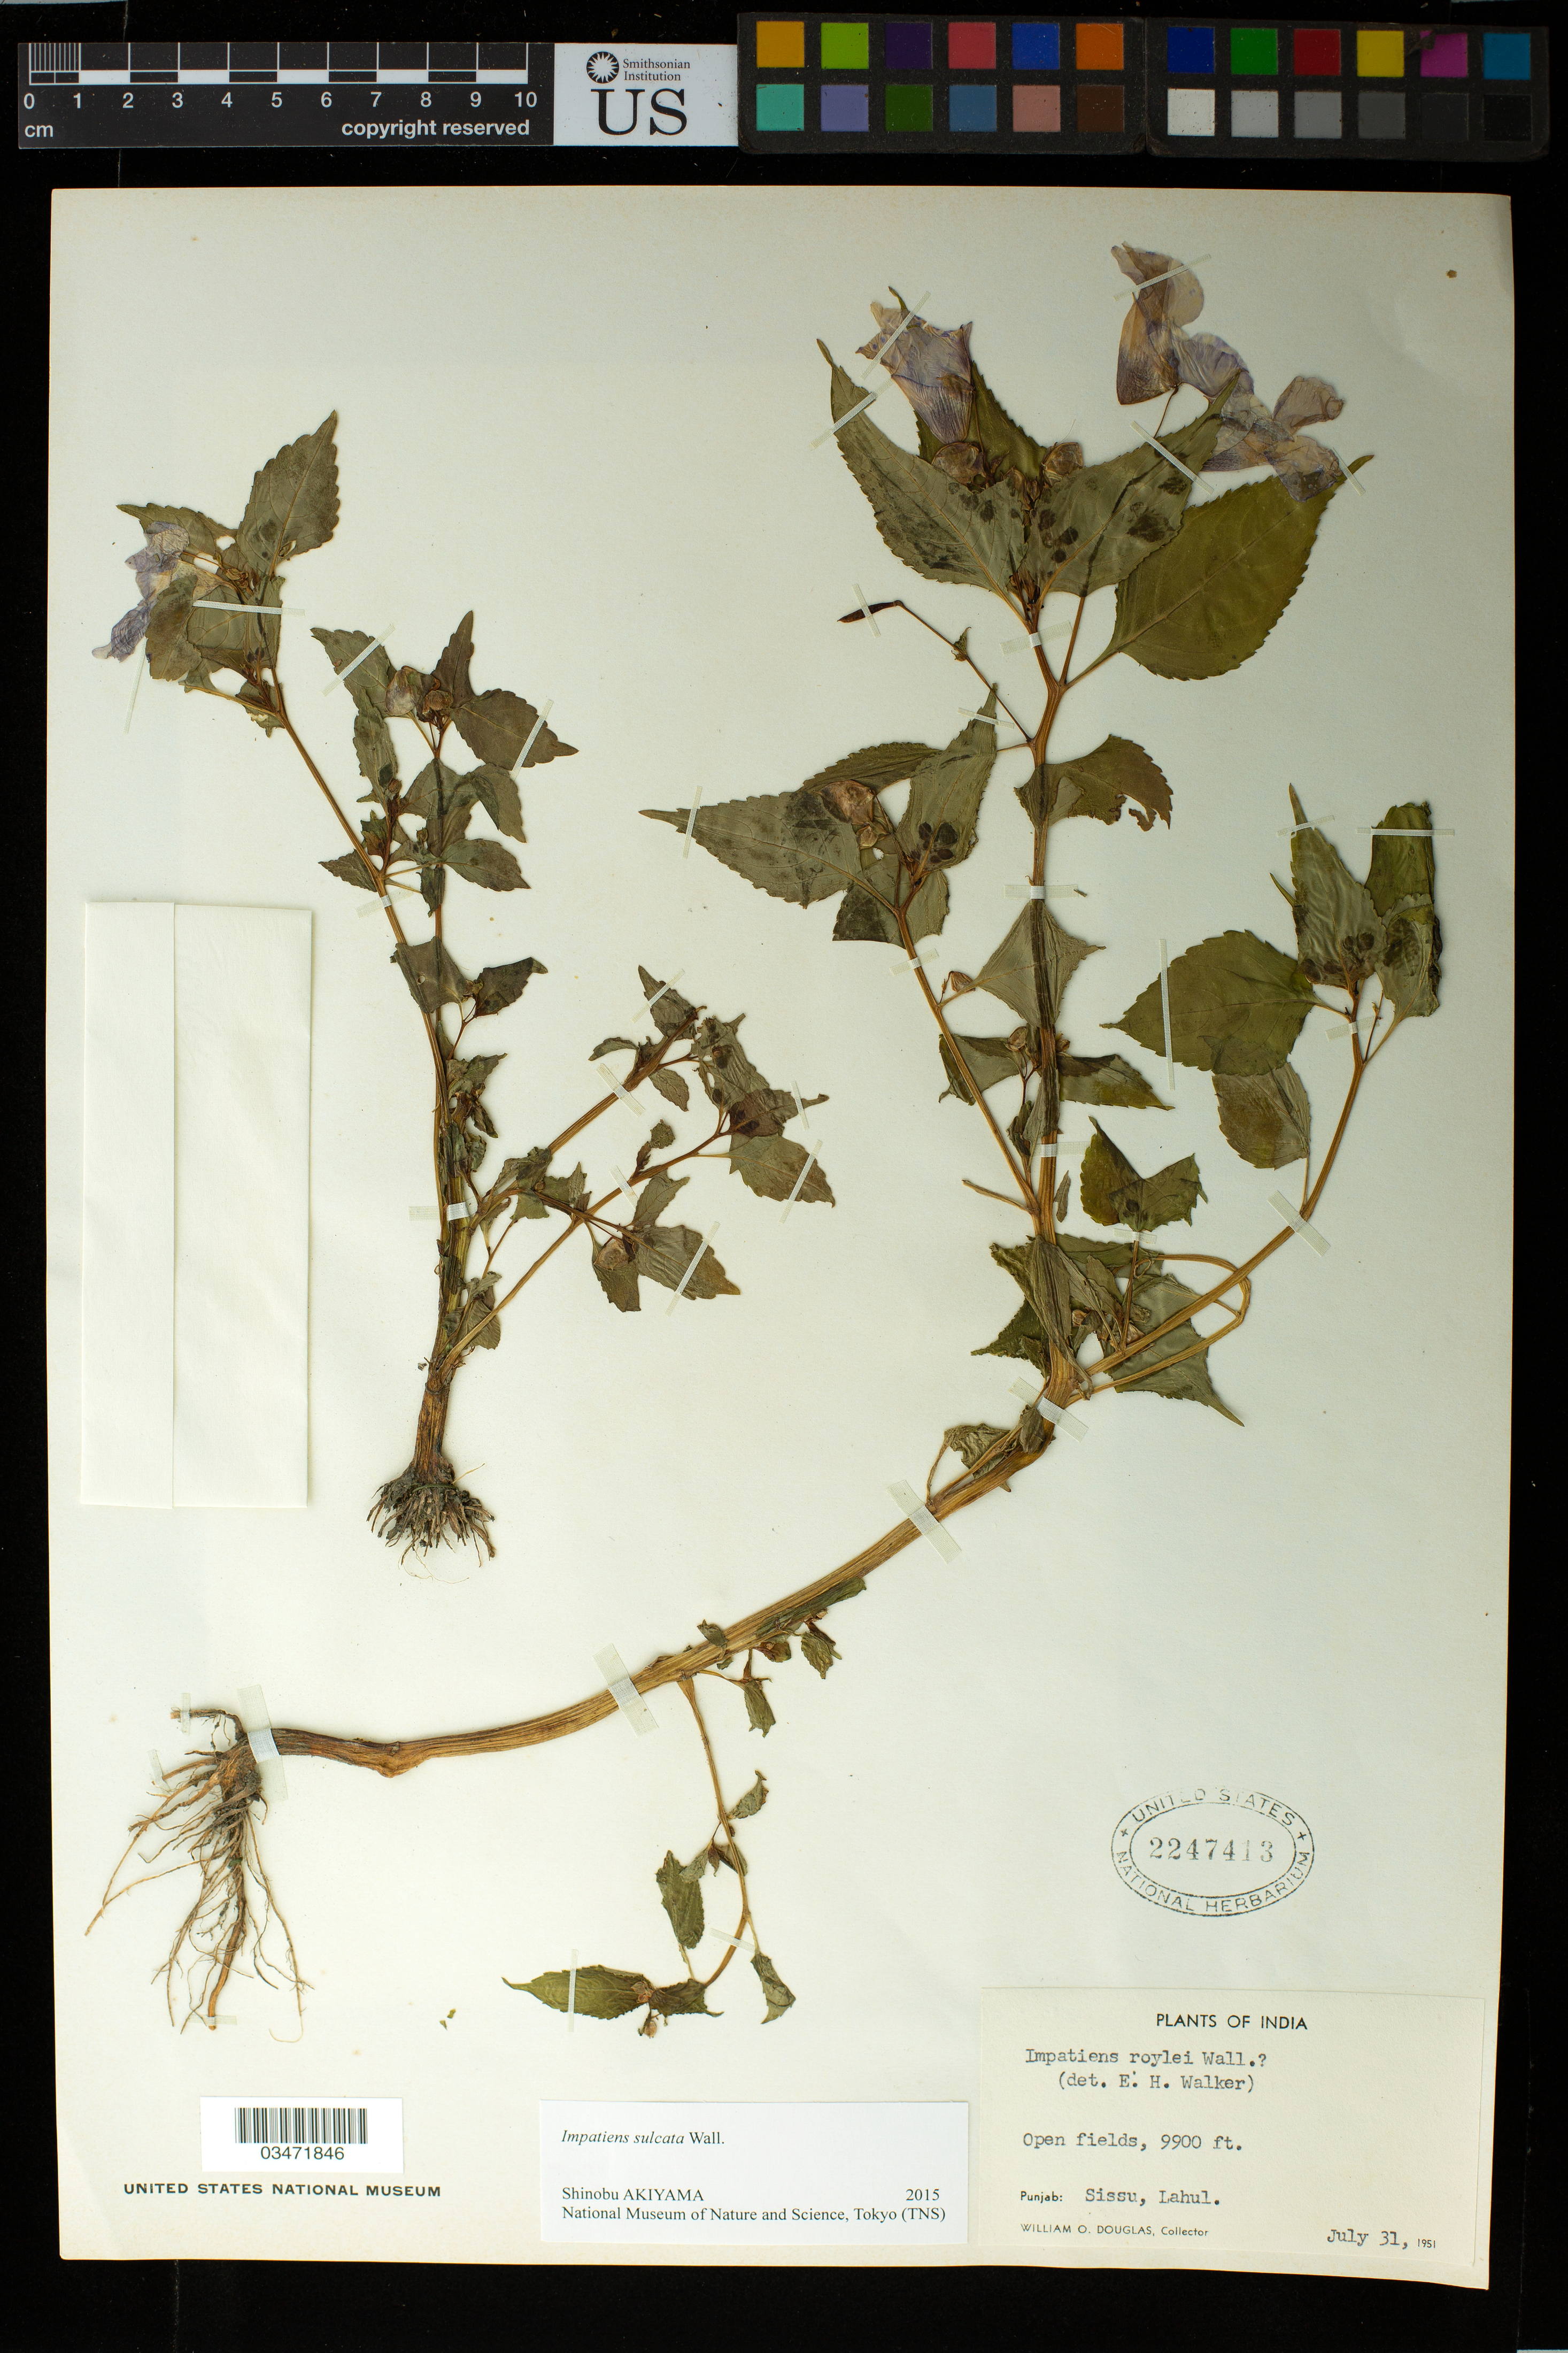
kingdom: Plantae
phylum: Tracheophyta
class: Magnoliopsida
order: Ericales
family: Balsaminaceae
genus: Impatiens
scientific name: Impatiens sulcata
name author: Wall.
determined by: Akiyama, Shinobu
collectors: W. Douglas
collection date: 1951-07-31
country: India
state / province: Himachal Pradesh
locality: Punjab: Sissu, Lahul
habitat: Open fields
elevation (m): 3018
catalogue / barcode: US 2247413